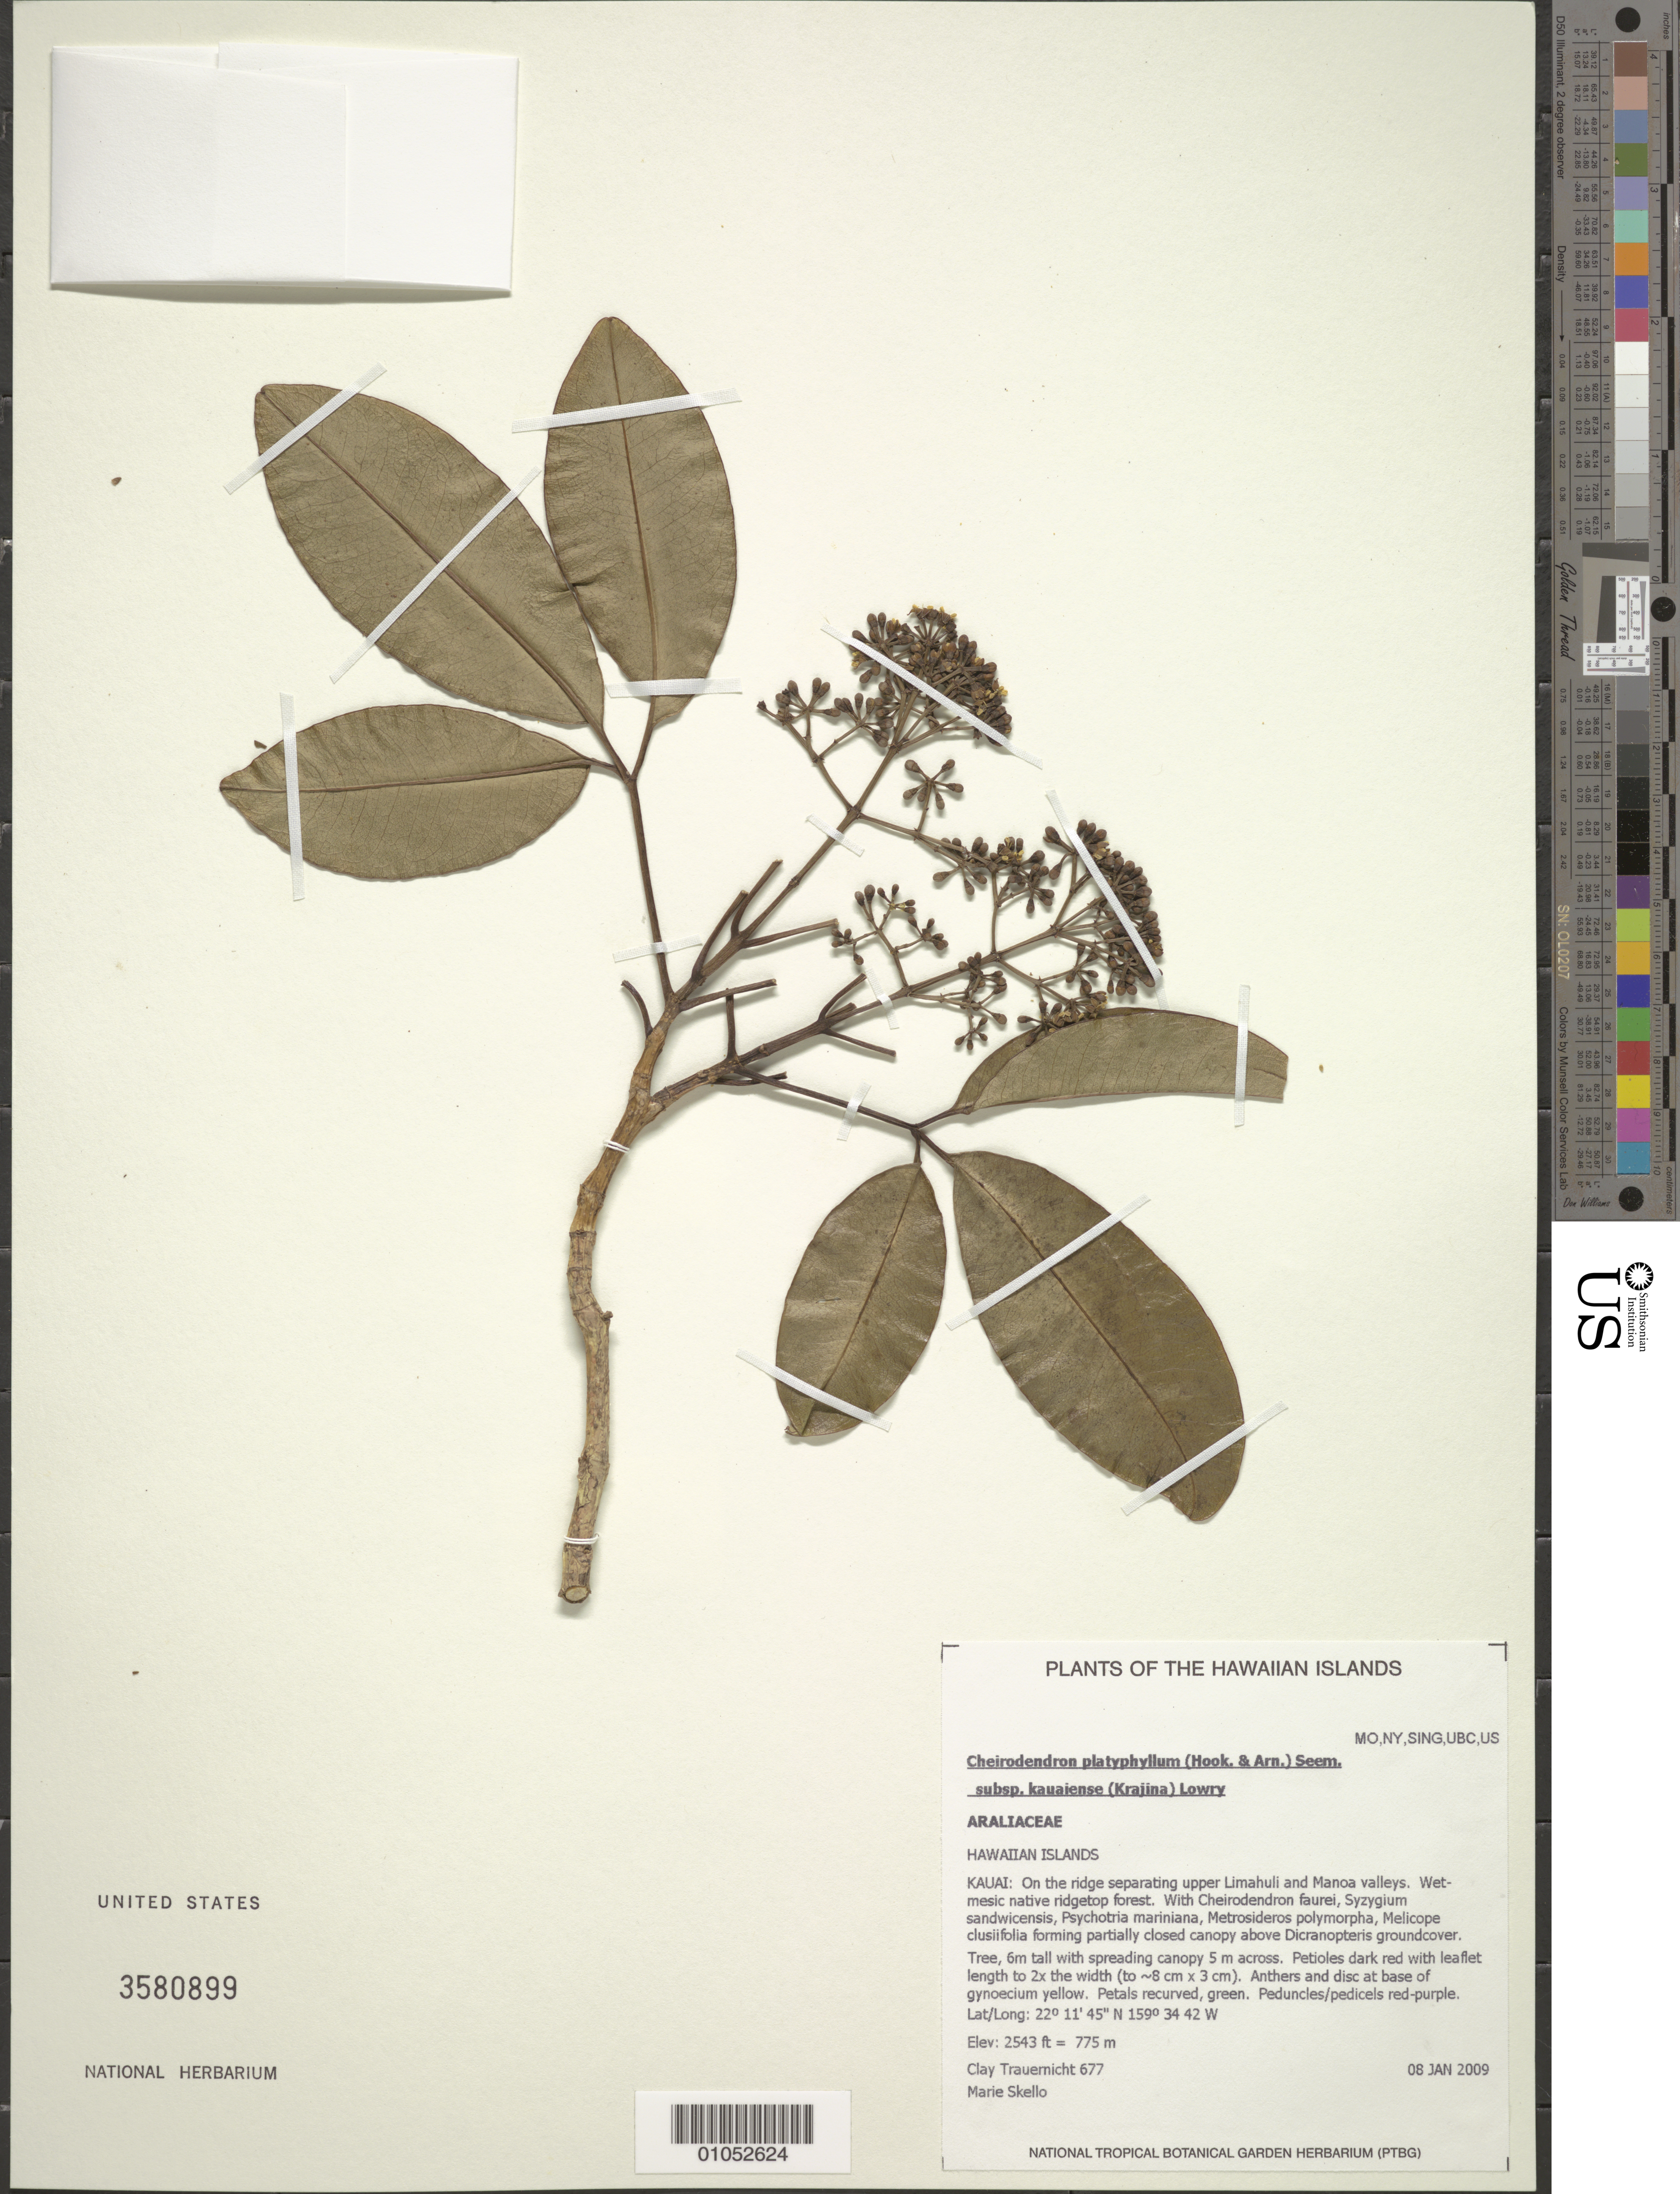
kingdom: Plantae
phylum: Tracheophyta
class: Magnoliopsida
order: Apiales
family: Araliaceae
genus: Cheirodendron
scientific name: Cheirodendron platyphyllum subsp. kauaiense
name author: (Krajina) Lowry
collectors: C. Trauernicht & M. Skello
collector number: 677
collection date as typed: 8 Jan 2009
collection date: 2009-01-08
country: United States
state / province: Hawaii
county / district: Kauai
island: Kaua'i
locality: On the ridge separating upper Limahuli and Manoa valleys.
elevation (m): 775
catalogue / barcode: US 3580899